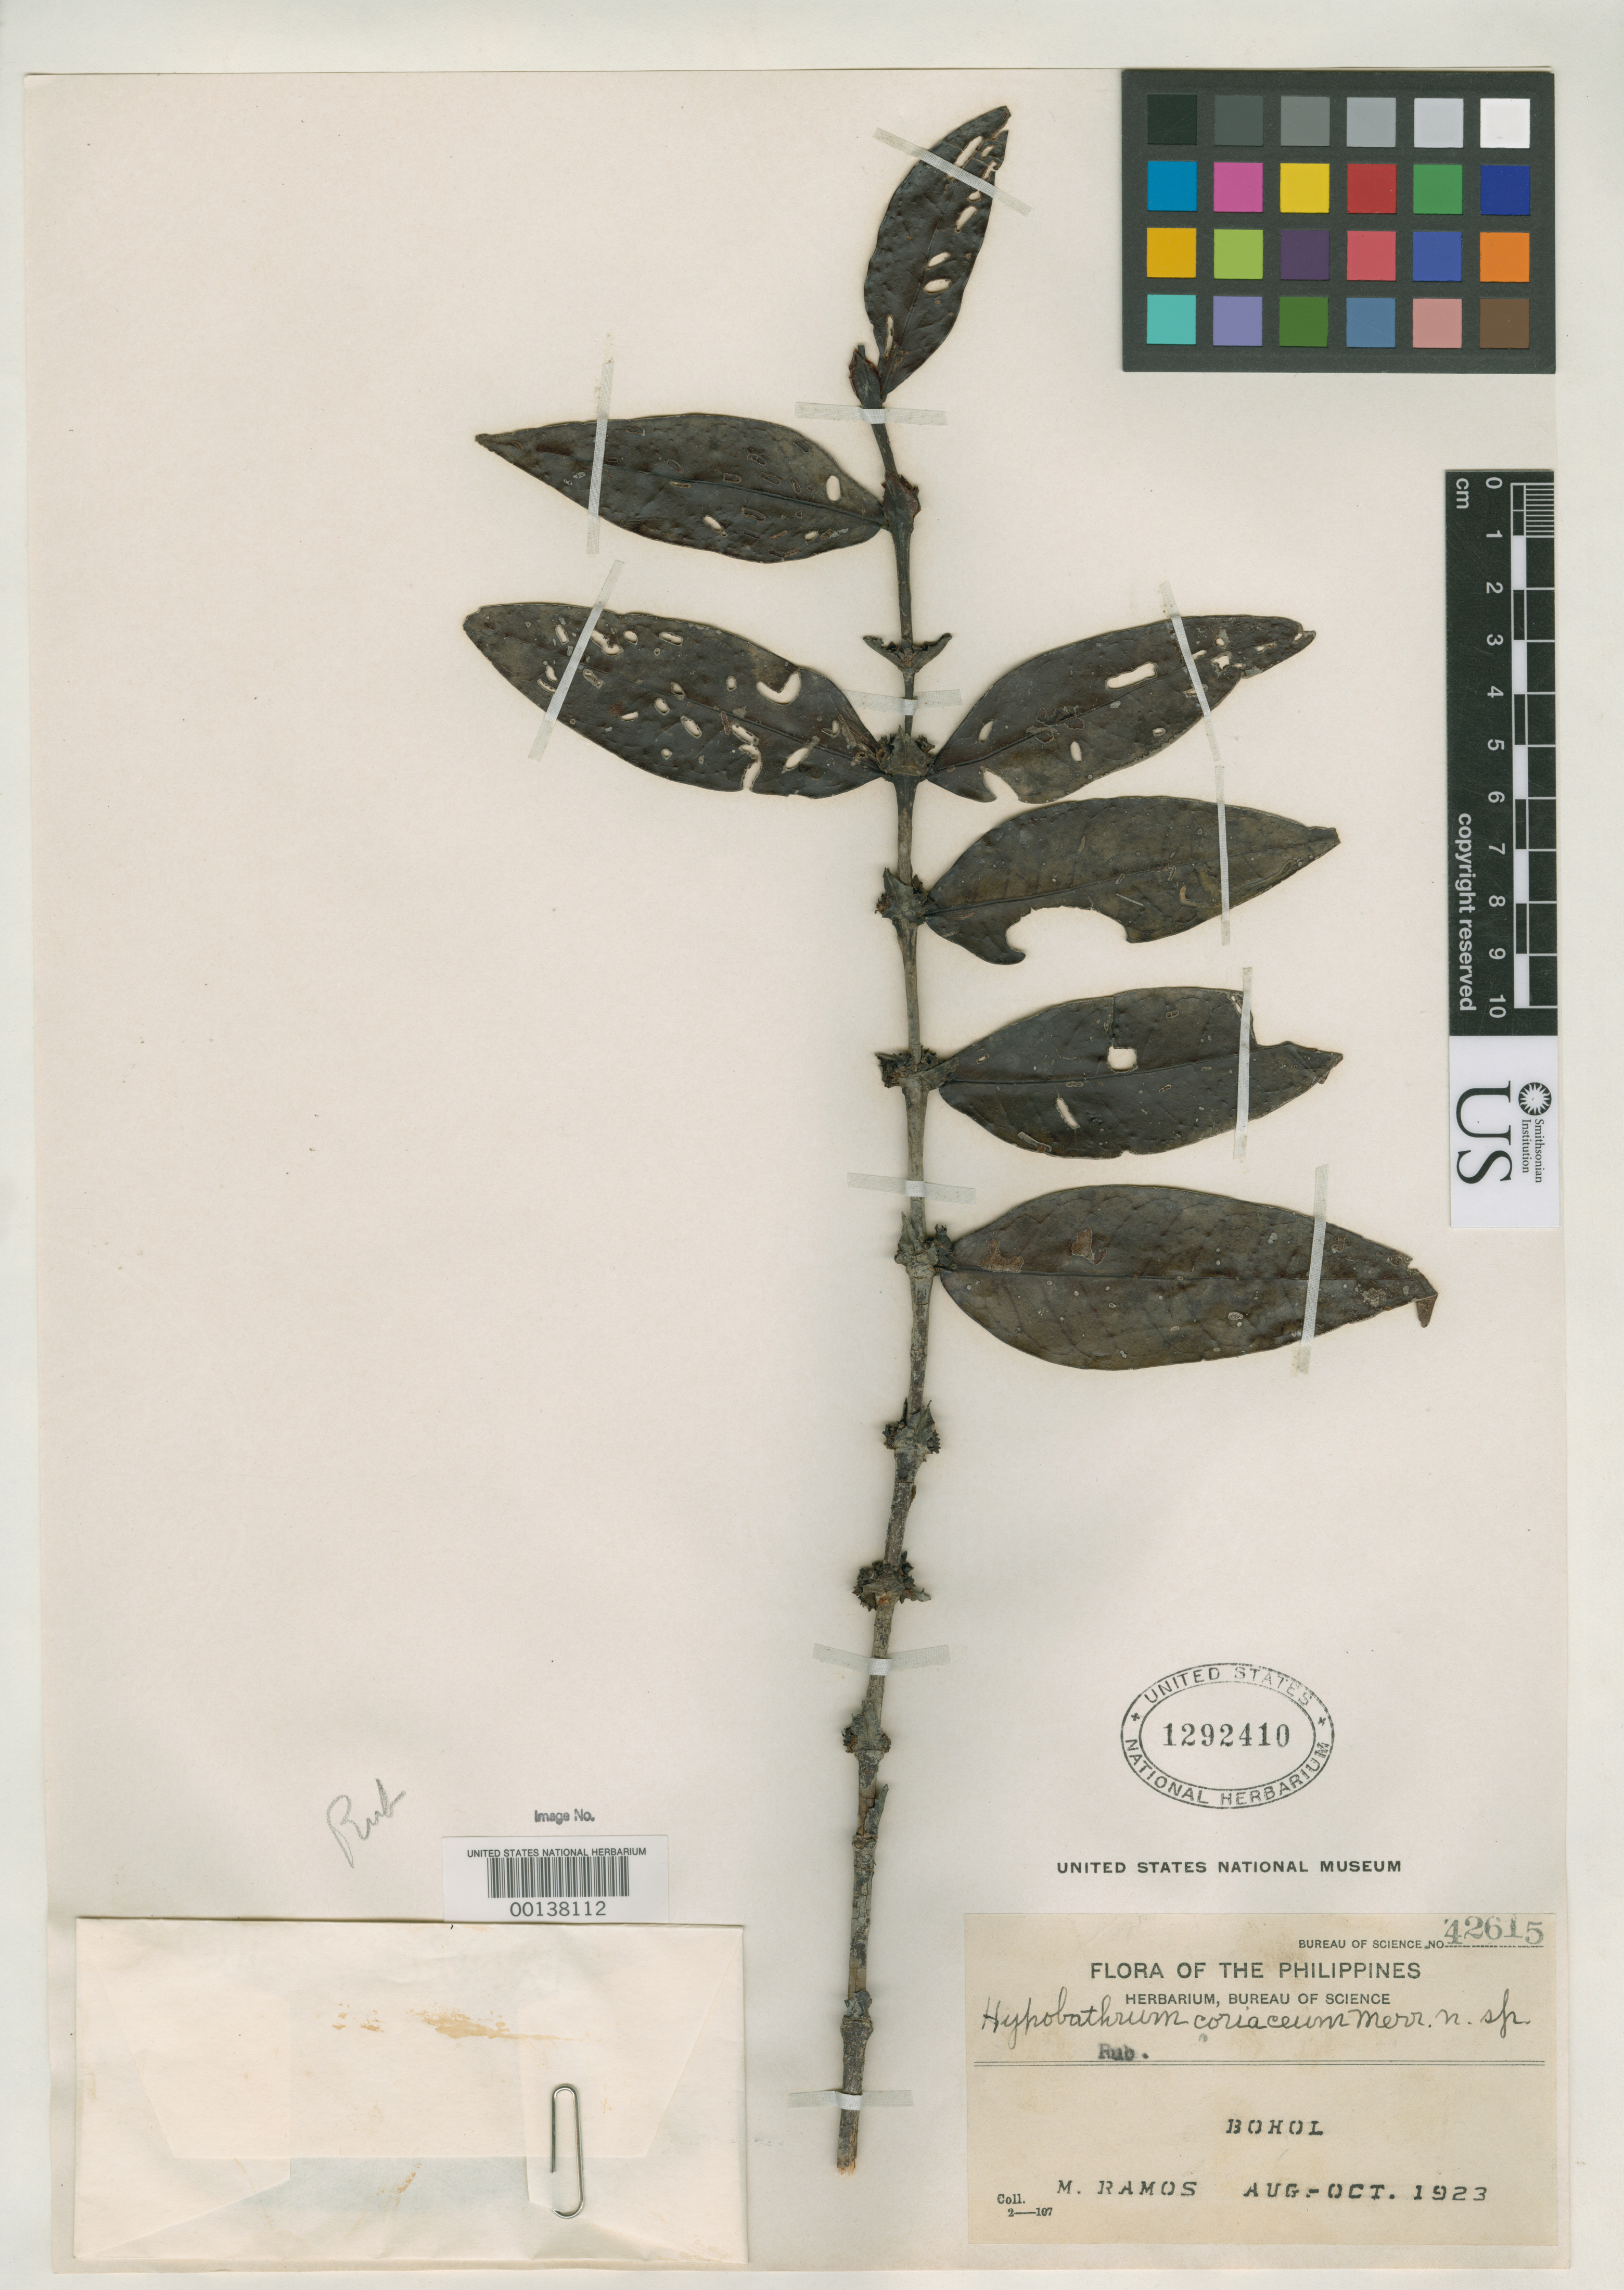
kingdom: Plantae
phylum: Tracheophyta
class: Magnoliopsida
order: Gentianales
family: Rubiaceae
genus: Hypobathrum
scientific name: Hypobathrum coriaceum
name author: Merr.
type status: Isotype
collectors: M. Ramos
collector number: Bur. Sci. 42615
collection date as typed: Sep 1923 to -- Oct 1923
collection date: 1923-09/1923-10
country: Philippines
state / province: Central Visayas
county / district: Bohol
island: Bohol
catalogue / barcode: US 1292410